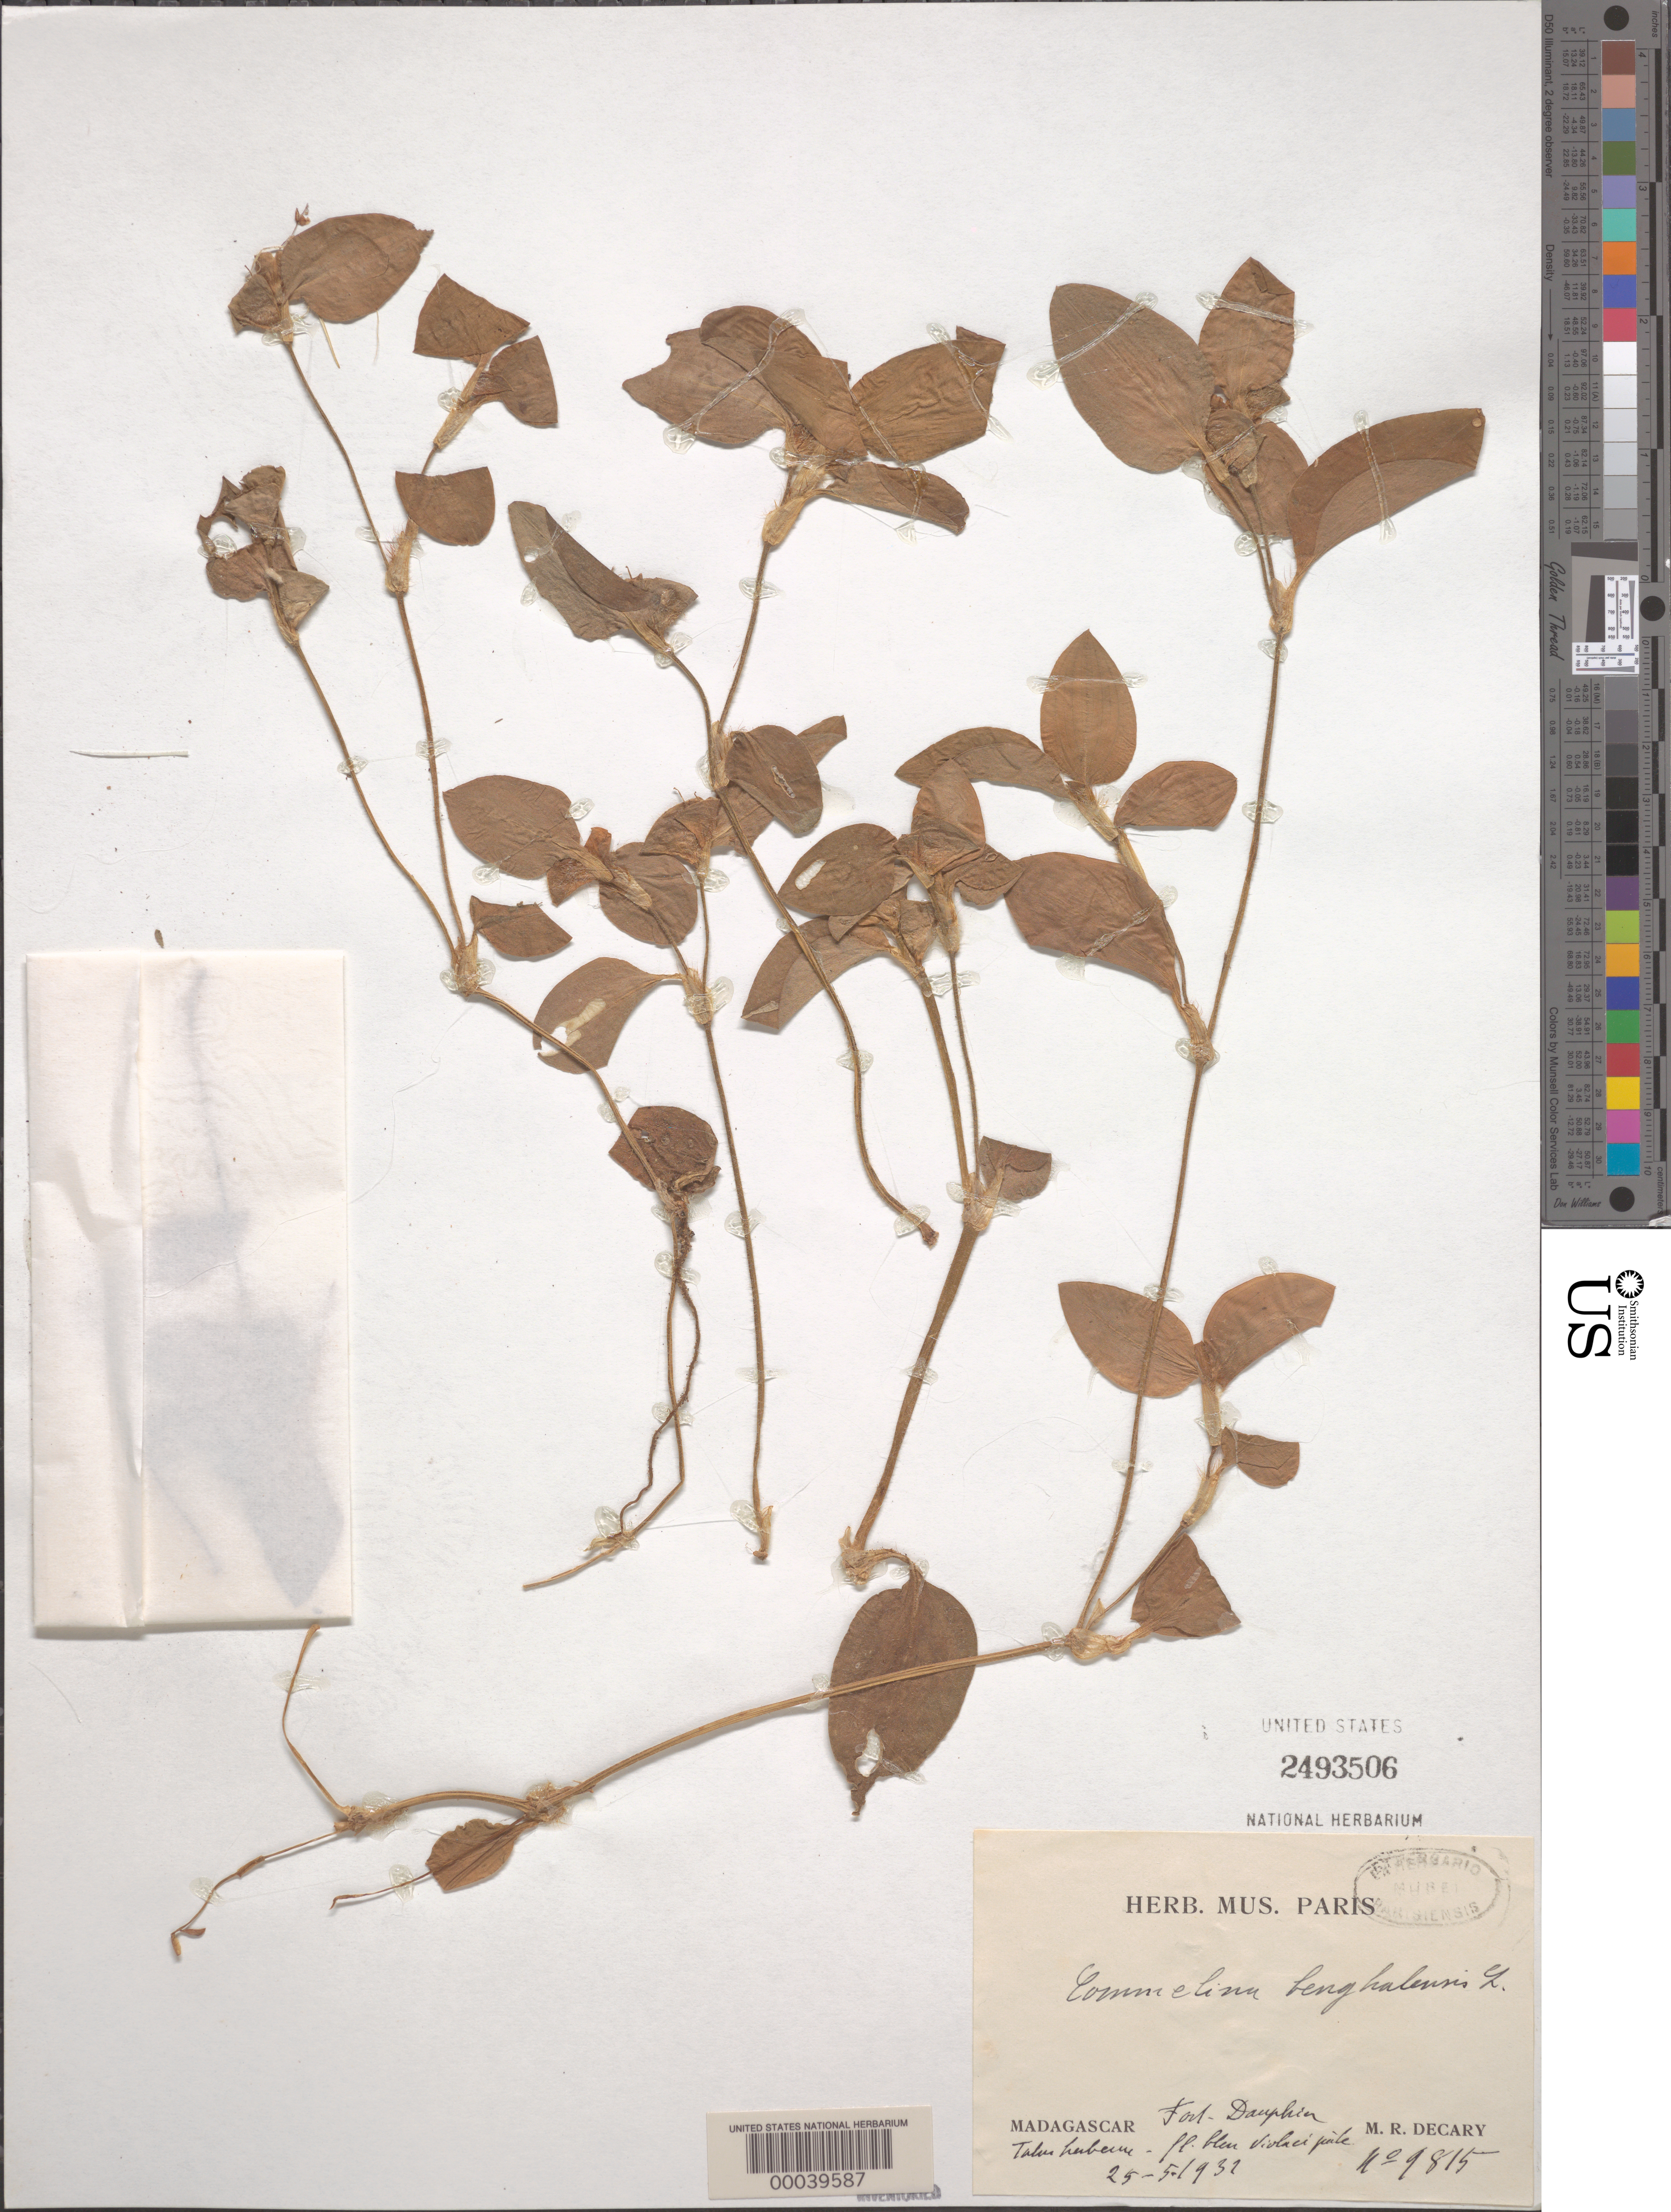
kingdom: Plantae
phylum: Tracheophyta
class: Liliopsida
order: Commelinales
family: Commelinaceae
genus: Commelina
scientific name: Commelina benghalensis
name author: L.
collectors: R. Decary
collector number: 9815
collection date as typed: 25 May 1932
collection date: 1932-05-25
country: Madagascar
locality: Dauphin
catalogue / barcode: US 2493506